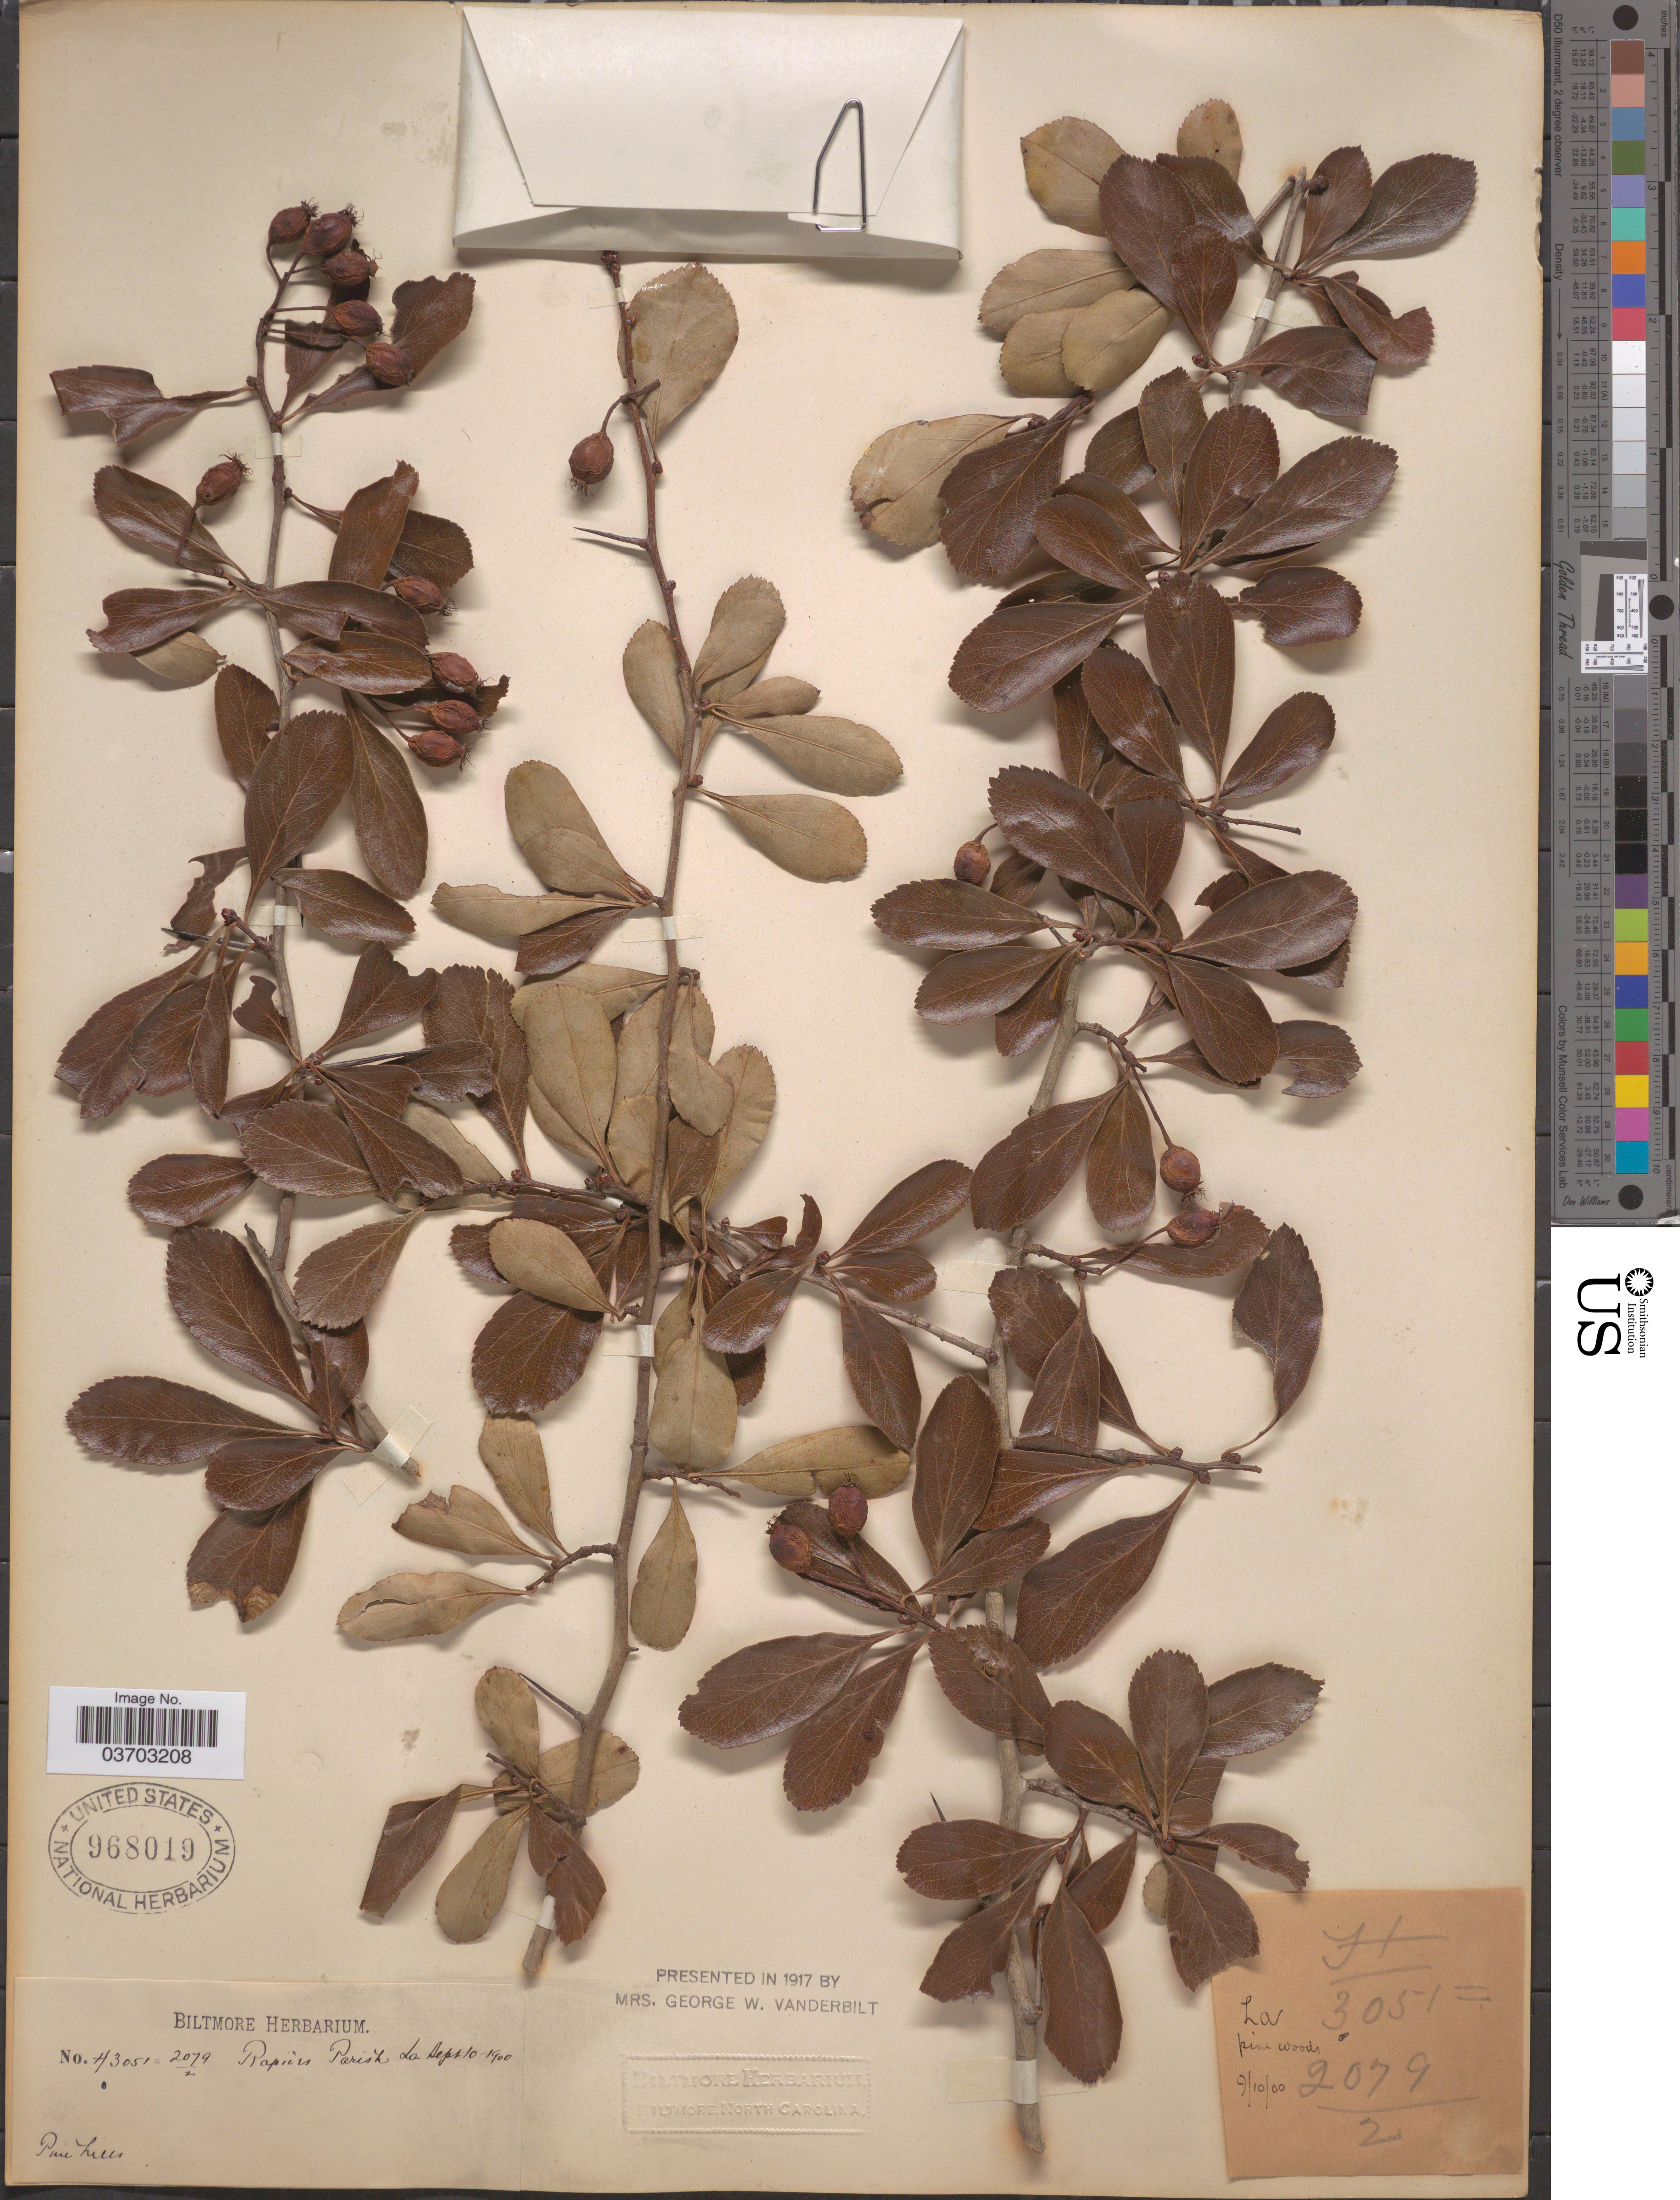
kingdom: Plantae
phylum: Tracheophyta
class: Magnoliopsida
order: Rosales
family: Rosaceae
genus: Crataegus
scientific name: Crataegus sp.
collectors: ex herb. Biltmore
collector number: H3051=2079/2?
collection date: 1900-09-10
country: United States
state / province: Louisiana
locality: Rapides Parish.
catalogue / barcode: US 968019